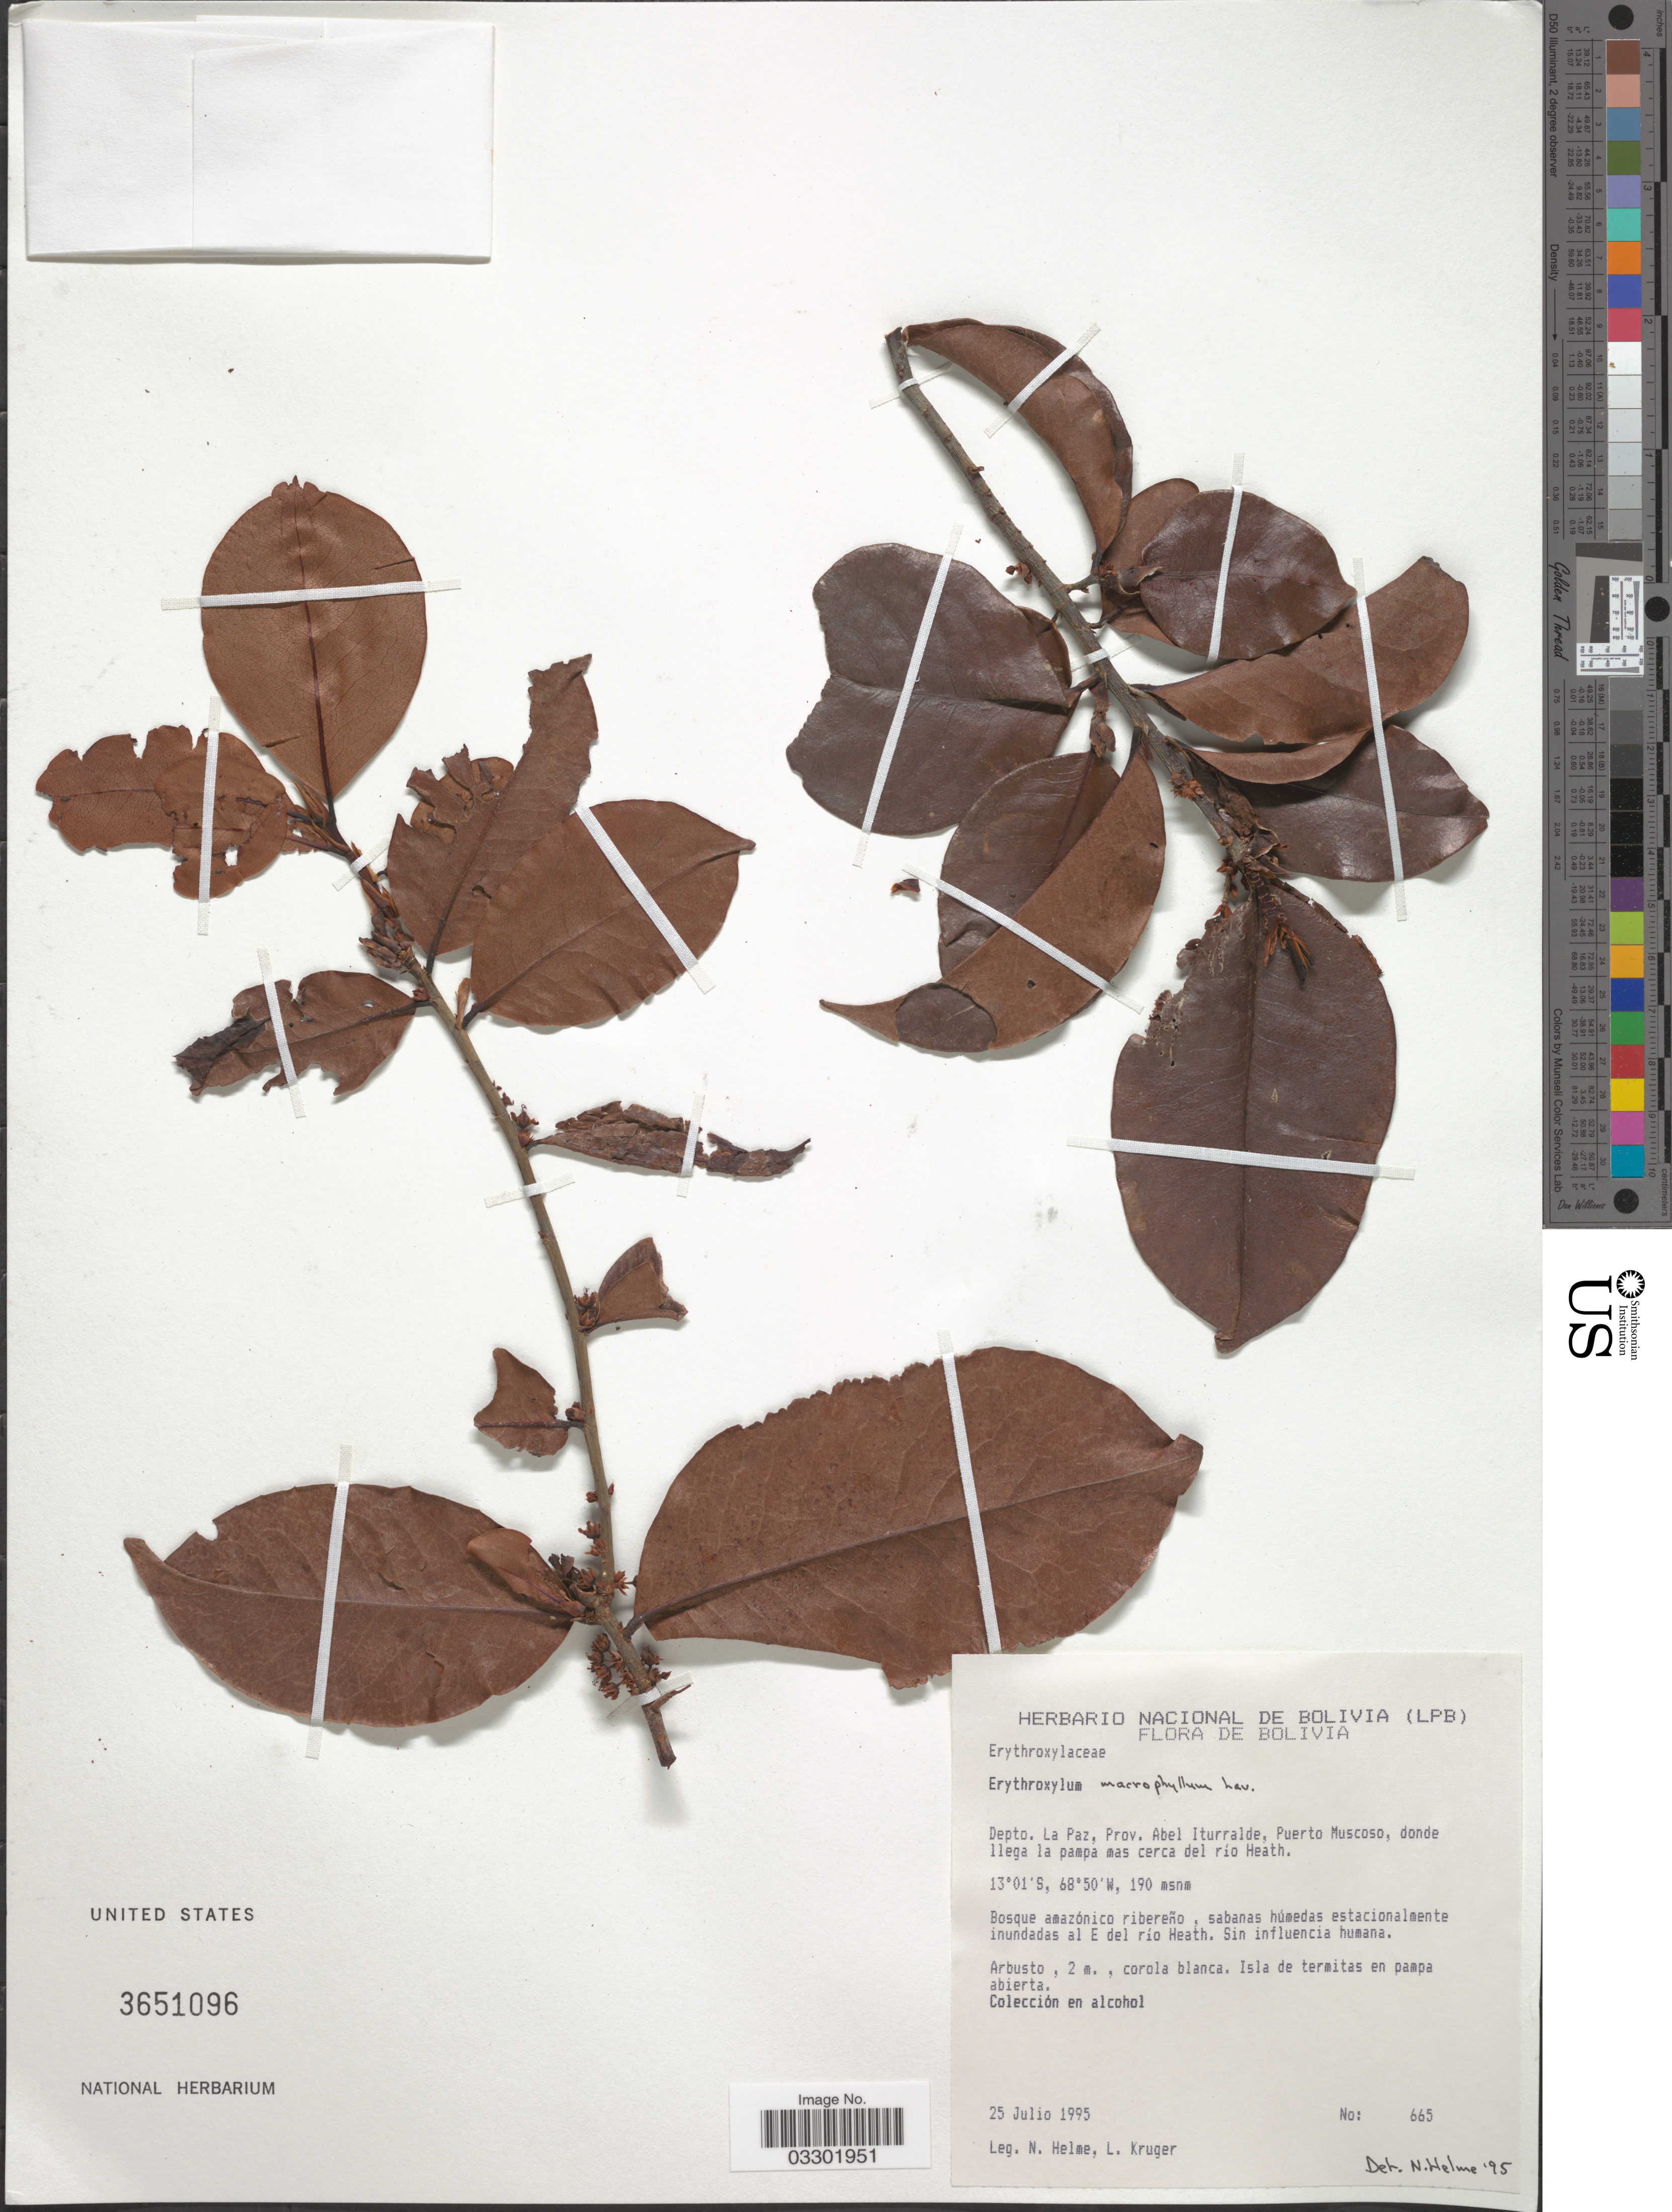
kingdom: Plantae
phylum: Tracheophyta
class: Magnoliopsida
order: Malpighiales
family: Erythroxylaceae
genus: Erythroxylum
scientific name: Erythroxylum macrophyllum var. macrophyllum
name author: Cav.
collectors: N. Helme & L. Kruger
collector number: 665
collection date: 1995-07-25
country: Bolivia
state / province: La Paz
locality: Depto. La Paz, Prov. Abel Iturralde, Puerto Muscoso, donde llega la pampa mas cerca del río Heath.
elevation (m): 190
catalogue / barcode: US 3651096